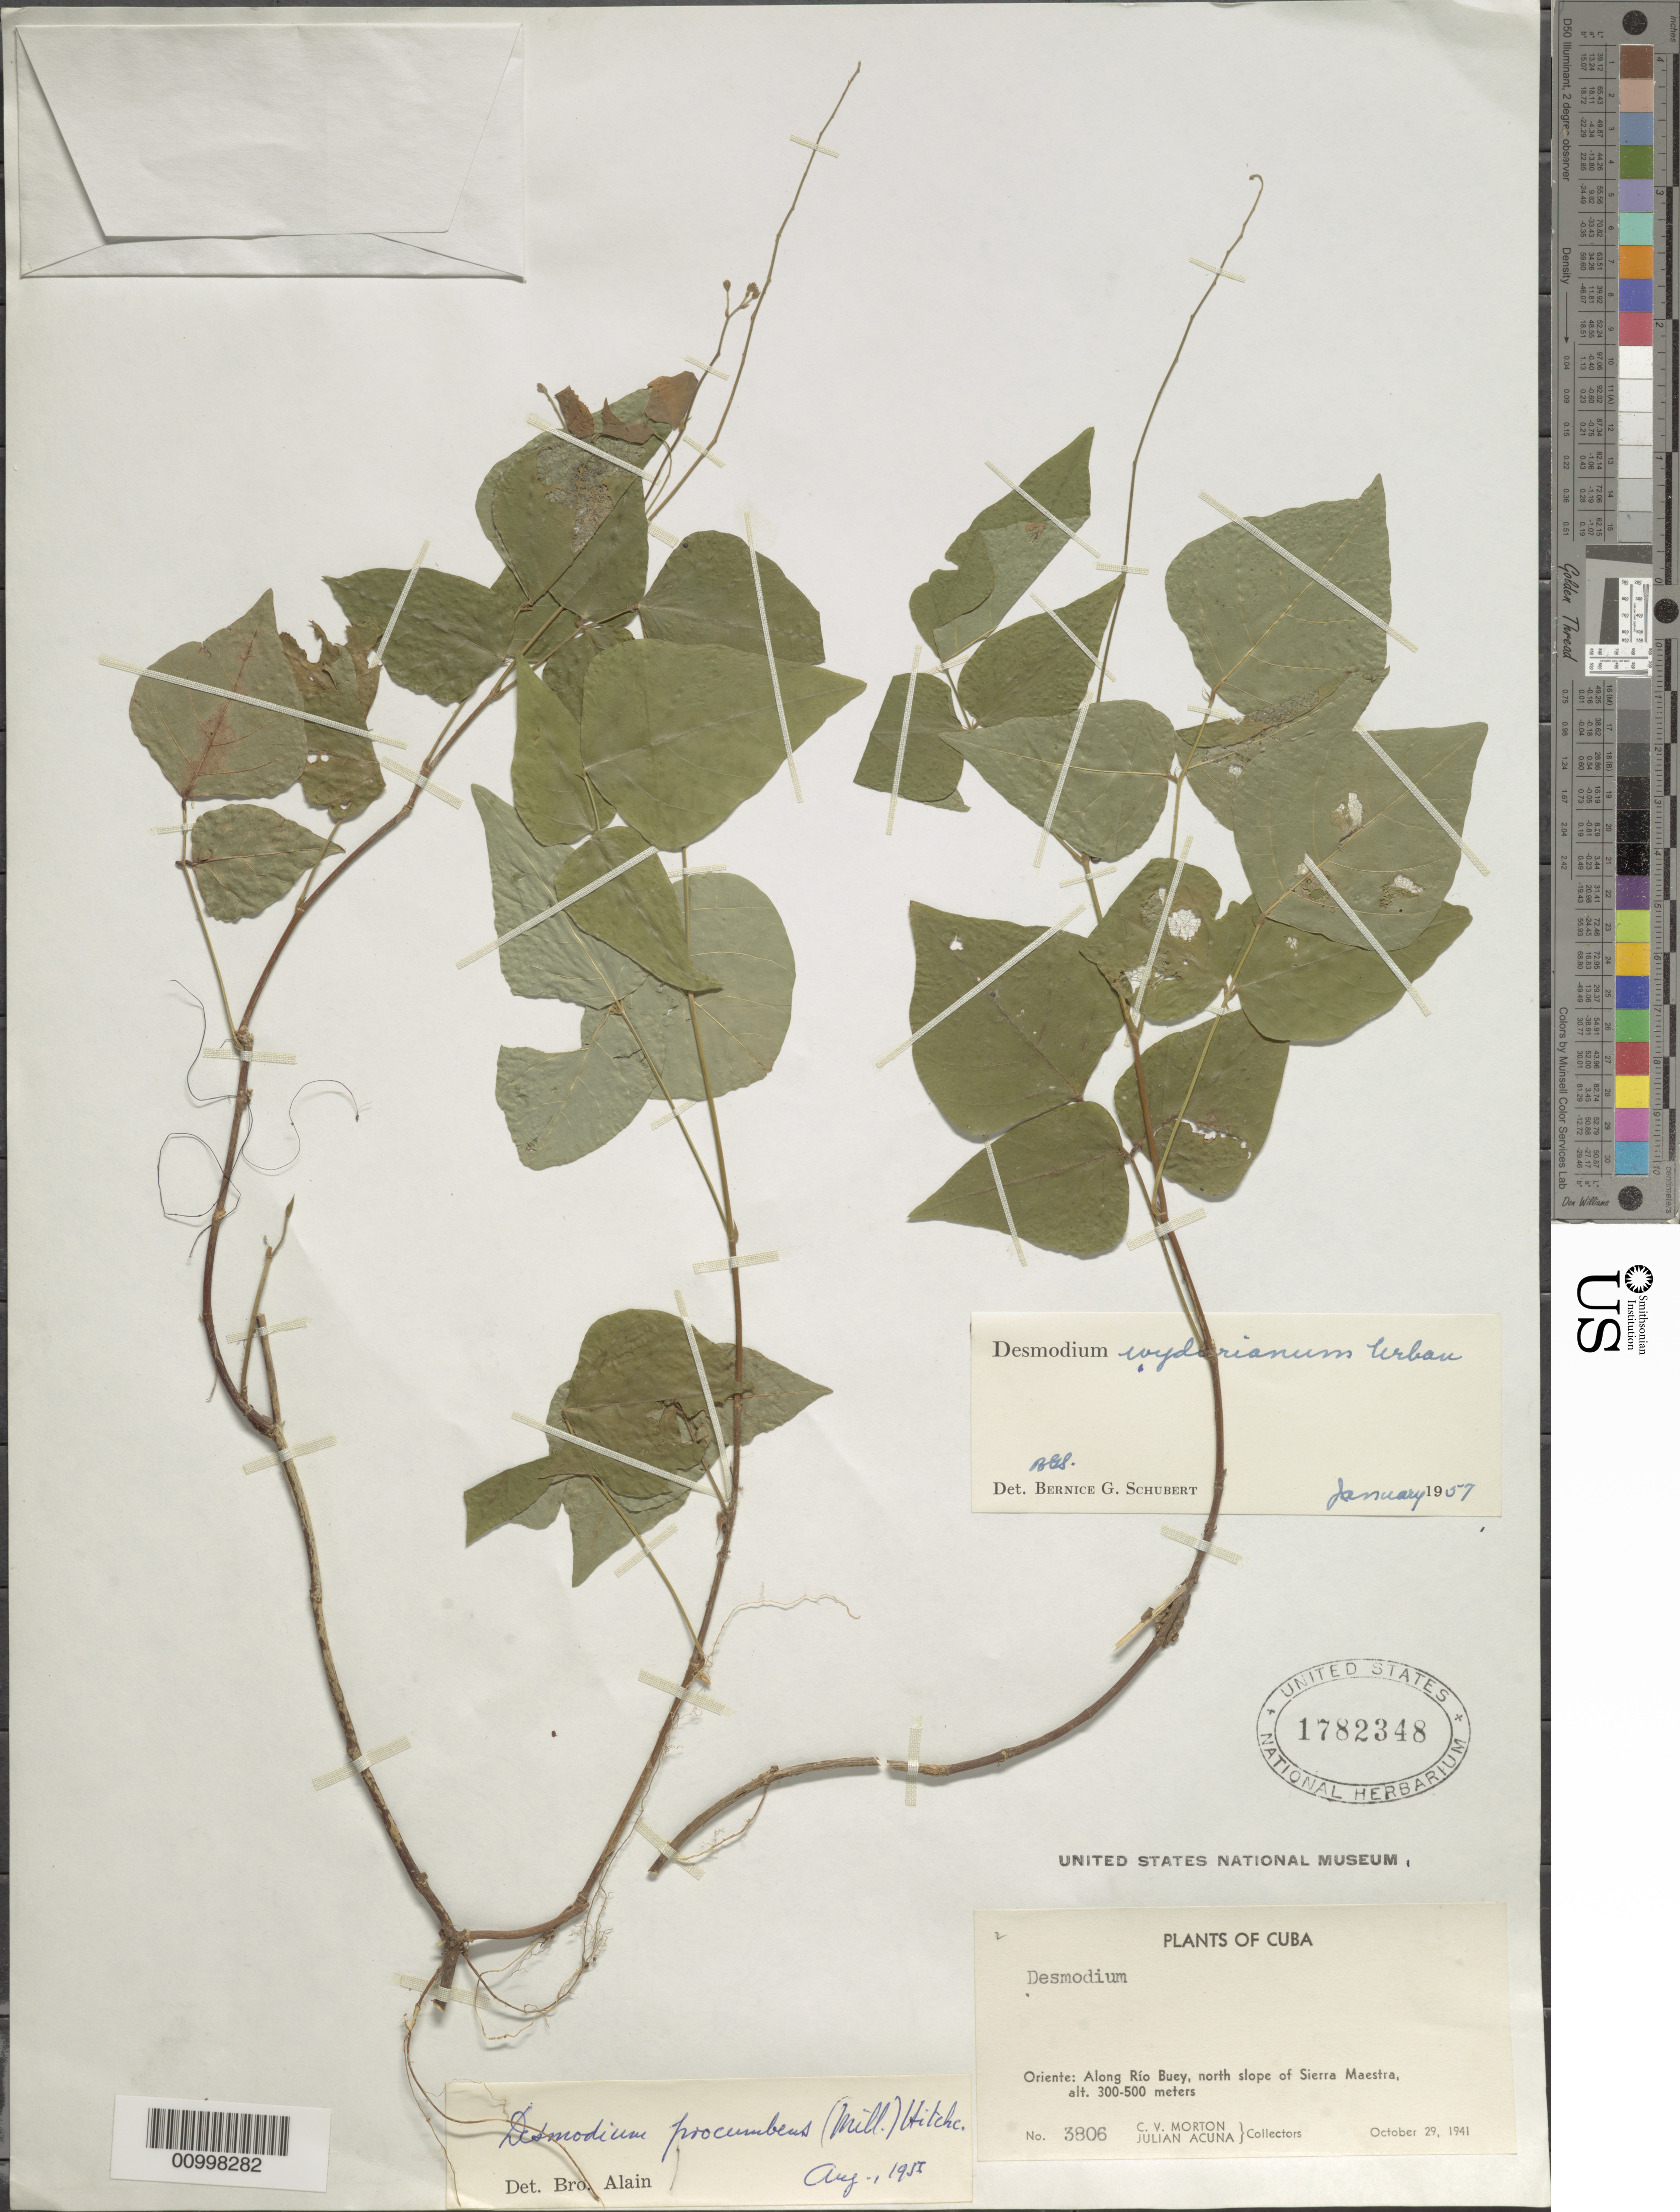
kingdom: Plantae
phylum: Tracheophyta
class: Magnoliopsida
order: Fabales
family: Fabaceae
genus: Desmodium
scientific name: Desmodium wydlerianum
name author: Urb.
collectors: C. V. Morton & J. Acuña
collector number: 3806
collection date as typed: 29 Oct 1941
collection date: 1941-10-29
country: Cuba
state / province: Granma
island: Cuba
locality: Along Rio Buey, north slope of Sierra Maestra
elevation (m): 300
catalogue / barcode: US 1782348